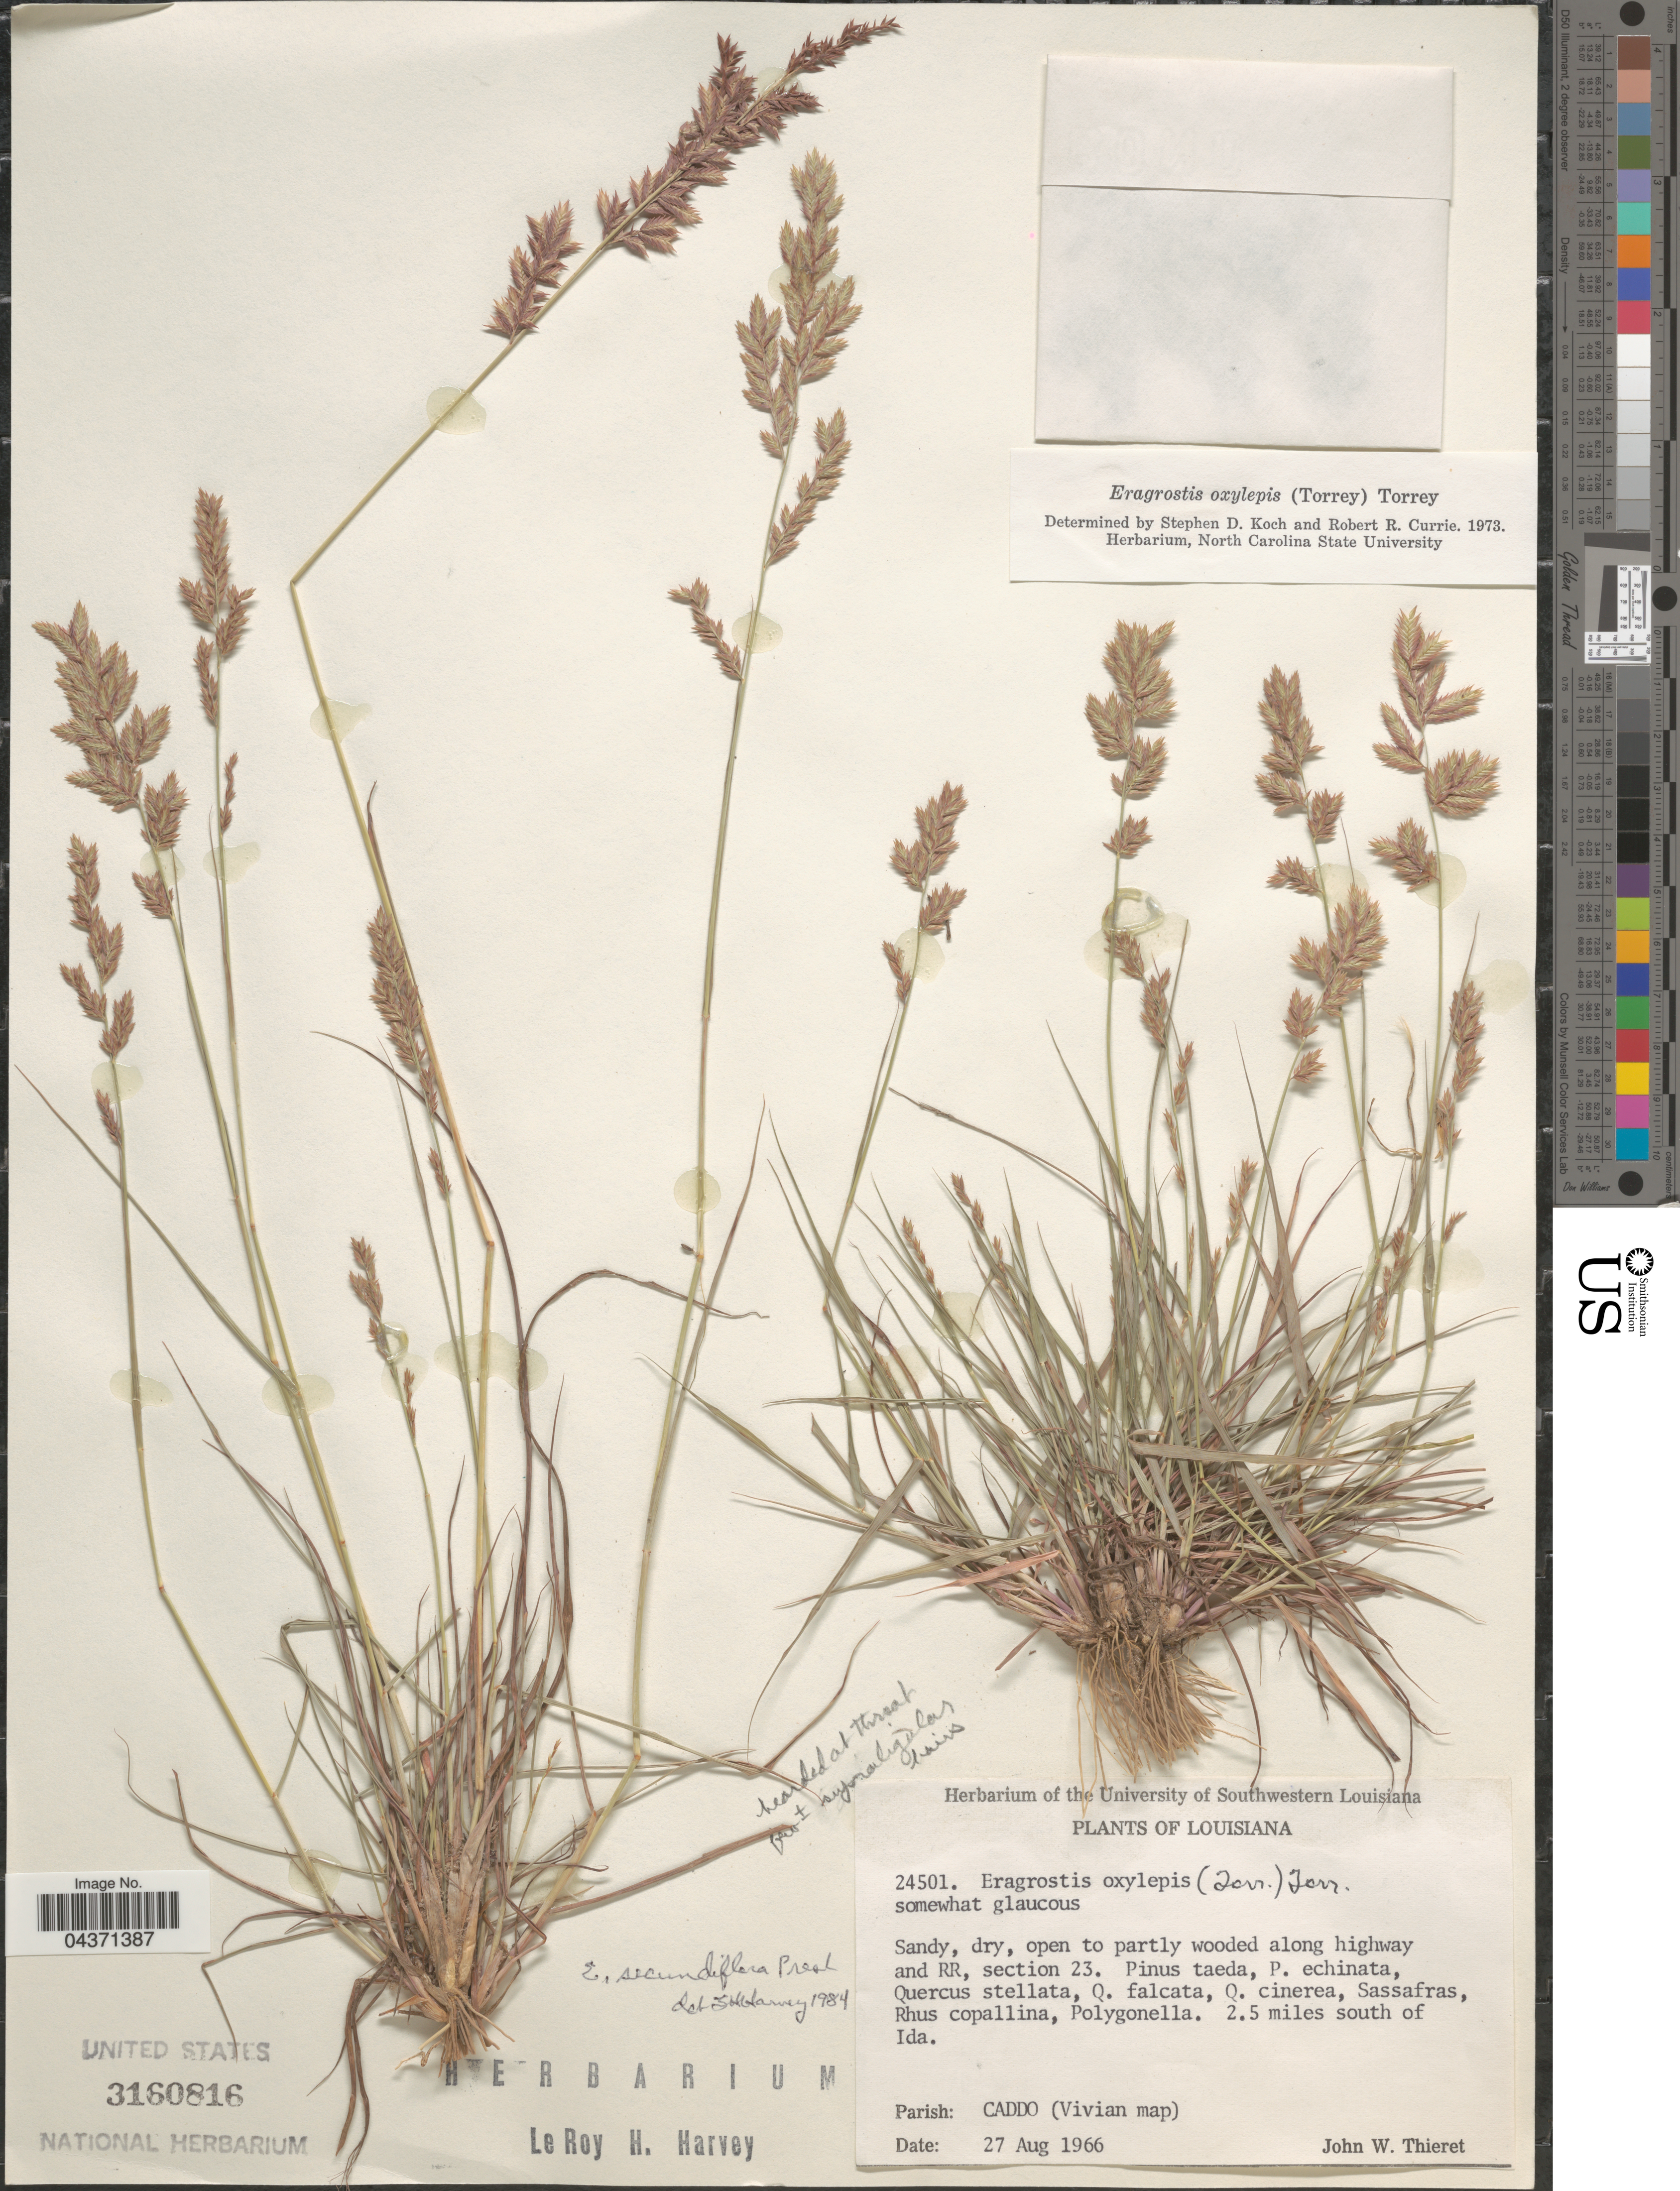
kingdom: Plantae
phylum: Tracheophyta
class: Liliopsida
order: Poales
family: Poaceae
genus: Eragrostis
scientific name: Eragrostis secundiflora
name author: J. Presl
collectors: J. W. Thieret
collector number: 24501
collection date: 1966-08-27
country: United States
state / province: Louisiana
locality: Sandy, dry, open to partly wooded along highway and RR, section 23. Parish: Caddo (Vivian map). 2.5 miles south of Ida.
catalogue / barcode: US 3160816